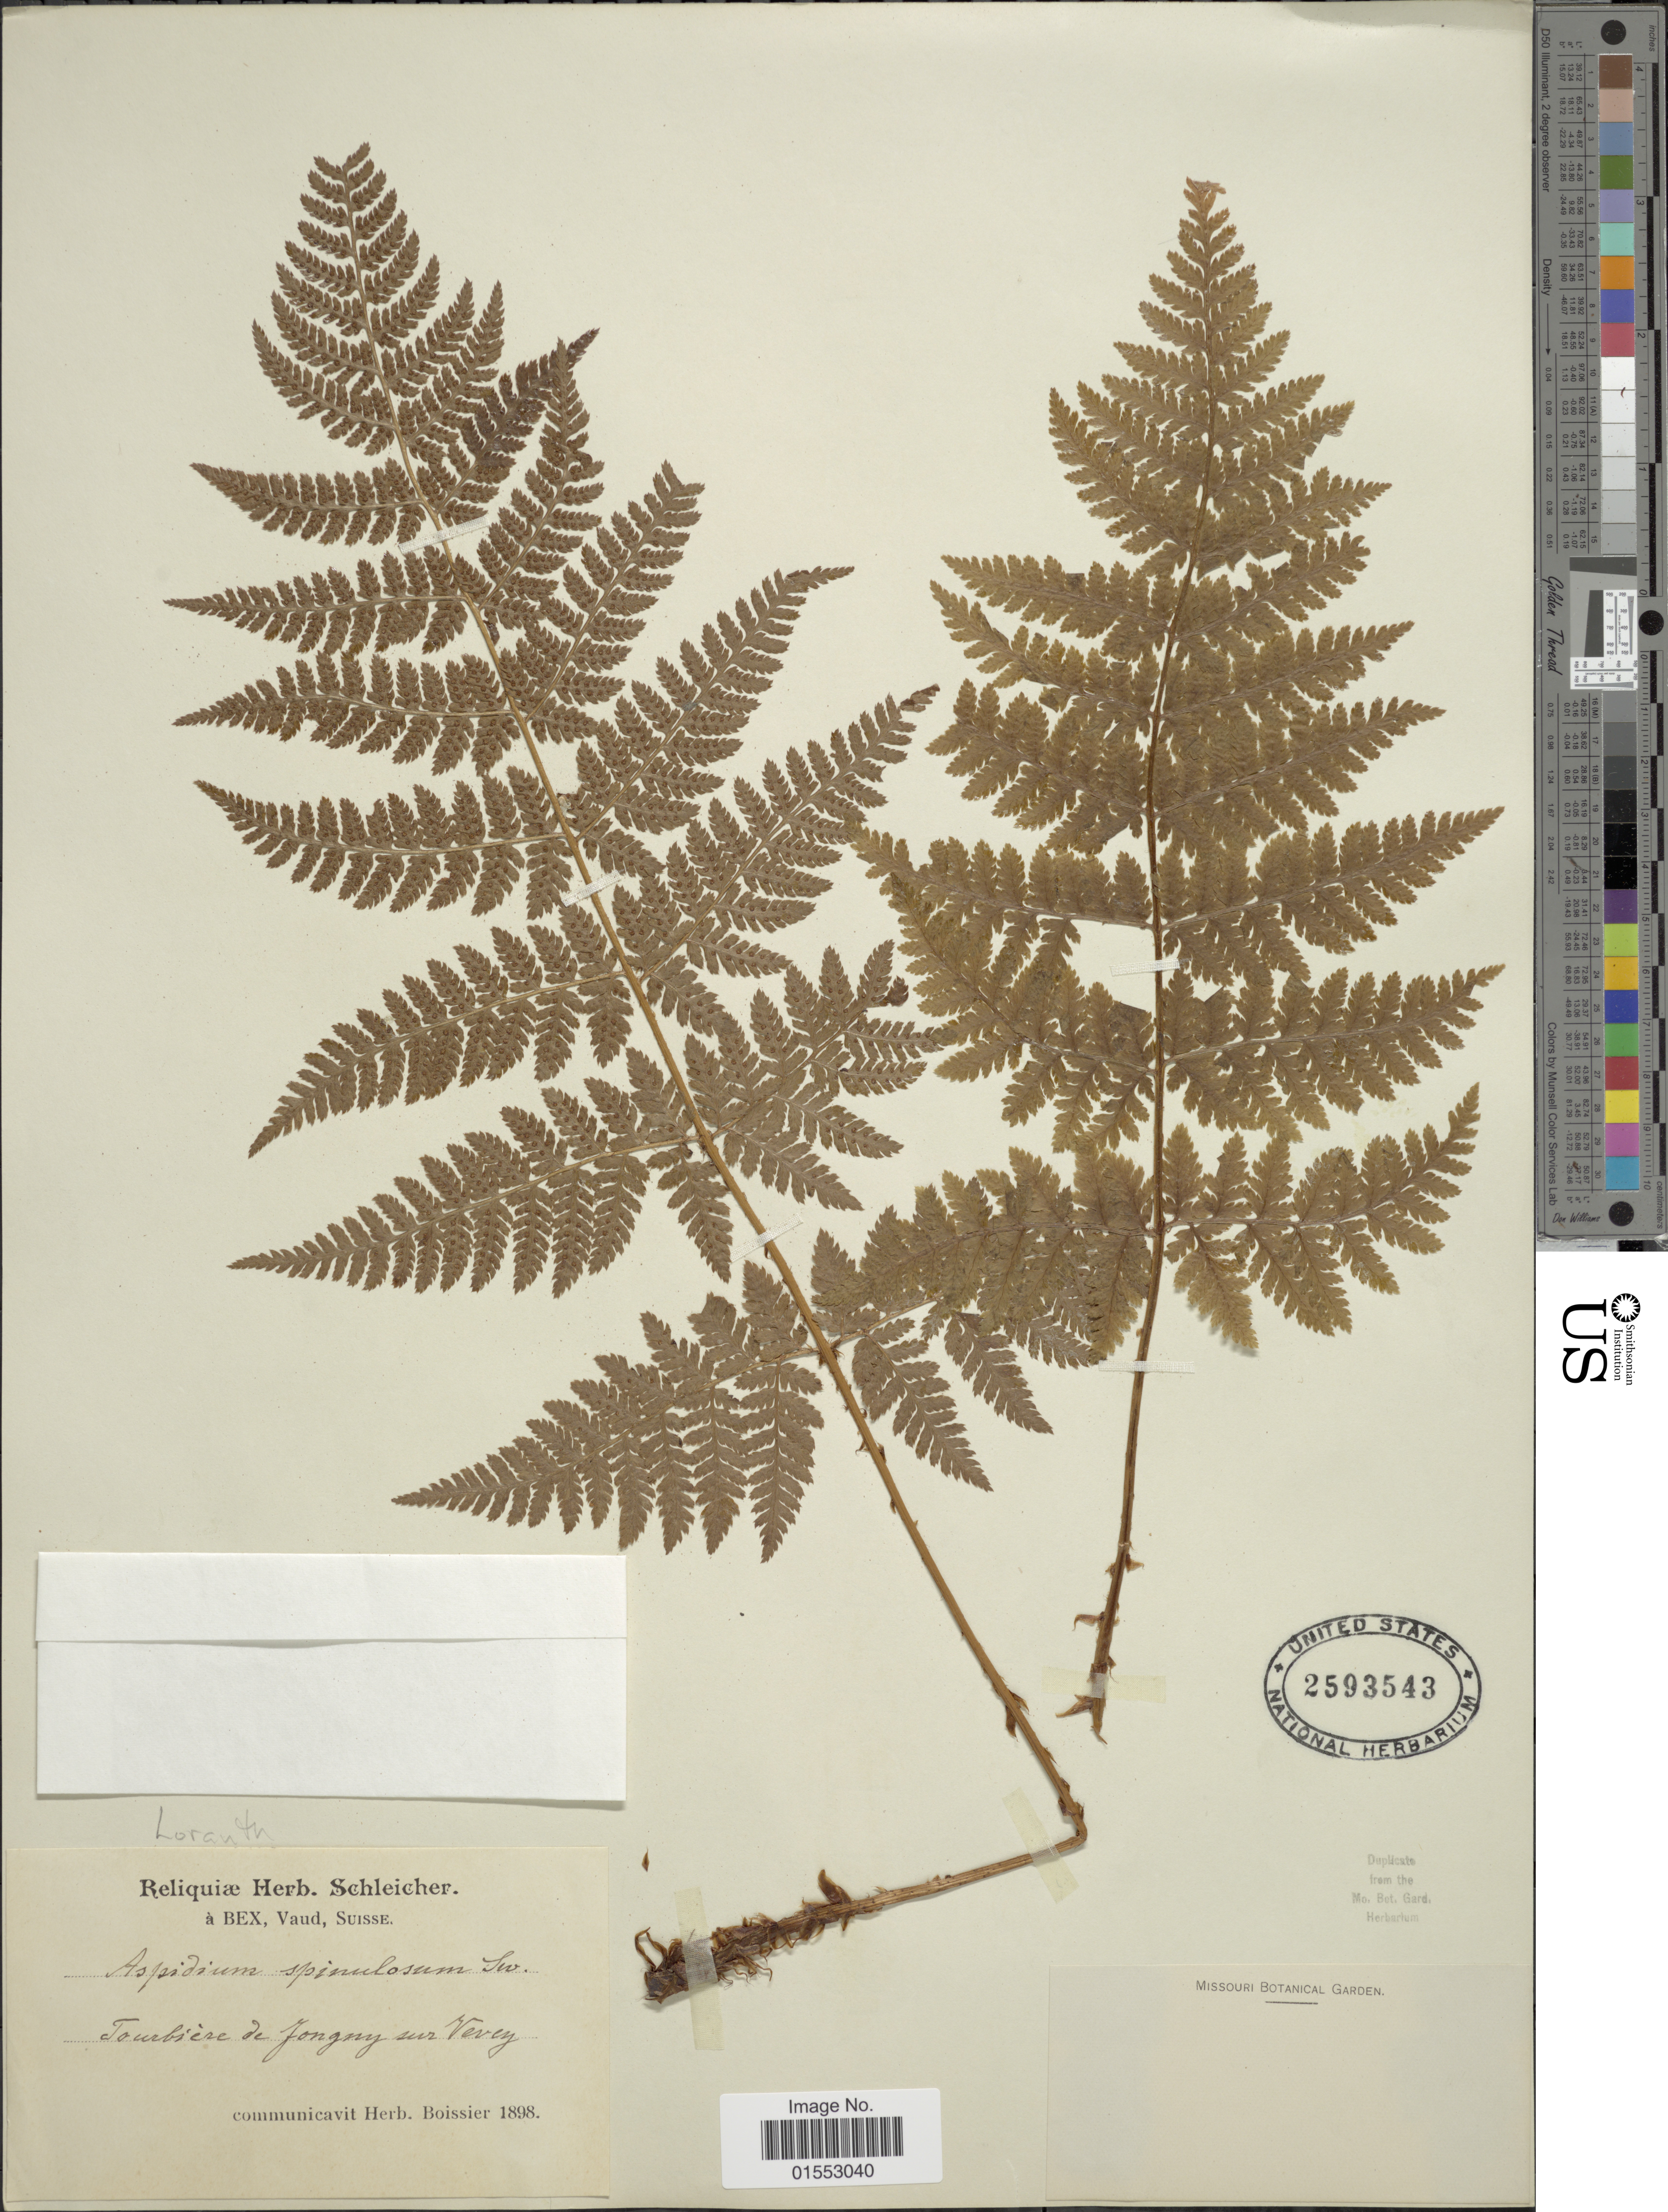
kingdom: Plantae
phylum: Tracheophyta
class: Polypodiopsida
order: Polypodiales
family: Dryopteridaceae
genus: Dryopteris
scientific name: Dryopteris carthusiana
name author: (Villars) H.P. Fuchs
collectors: ex herb. Schleicher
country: Switzerland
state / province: Vaud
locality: Bex, vaud, Suisse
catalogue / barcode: US 2593543